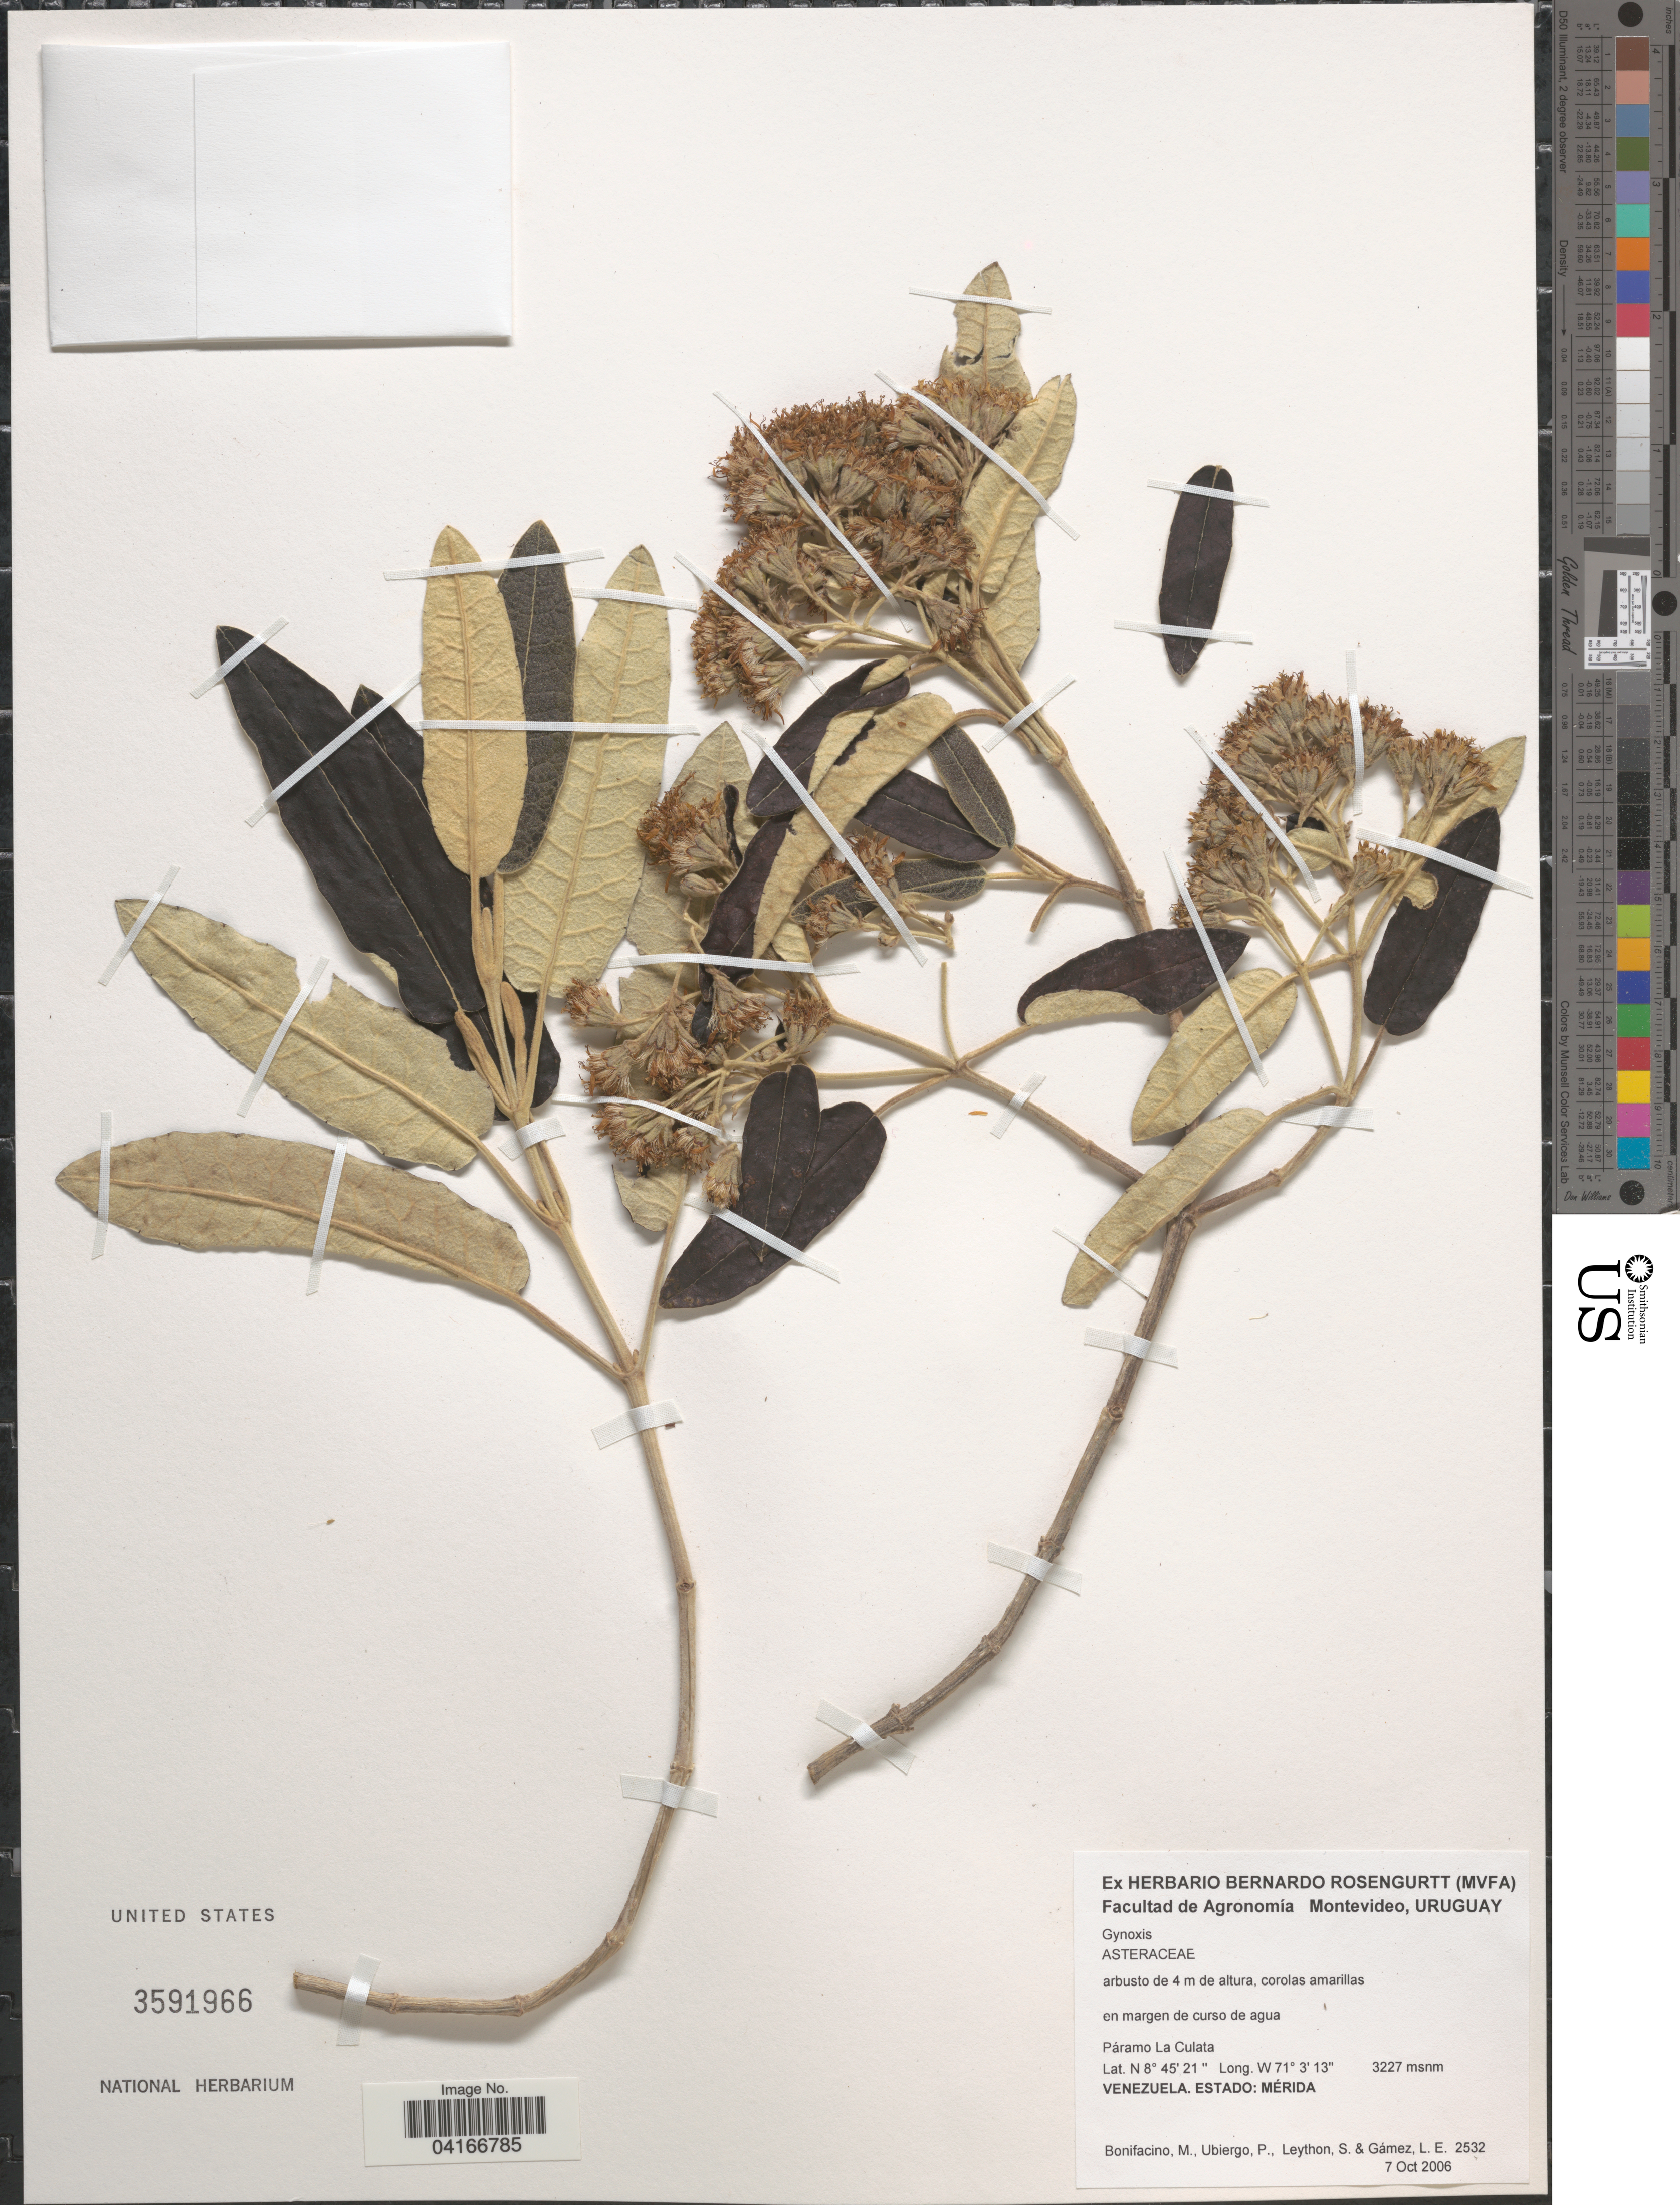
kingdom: Plantae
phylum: Tracheophyta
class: Magnoliopsida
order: Asterales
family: Asteraceae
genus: Gynoxys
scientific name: Gynoxys sp.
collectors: M. Bonifacino, P. Ubiergo, S. Leython & L. Gamez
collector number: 2532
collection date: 2006-10-07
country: Venezuela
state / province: Merida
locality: Páramo La Culata.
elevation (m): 3227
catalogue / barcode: US 3591966